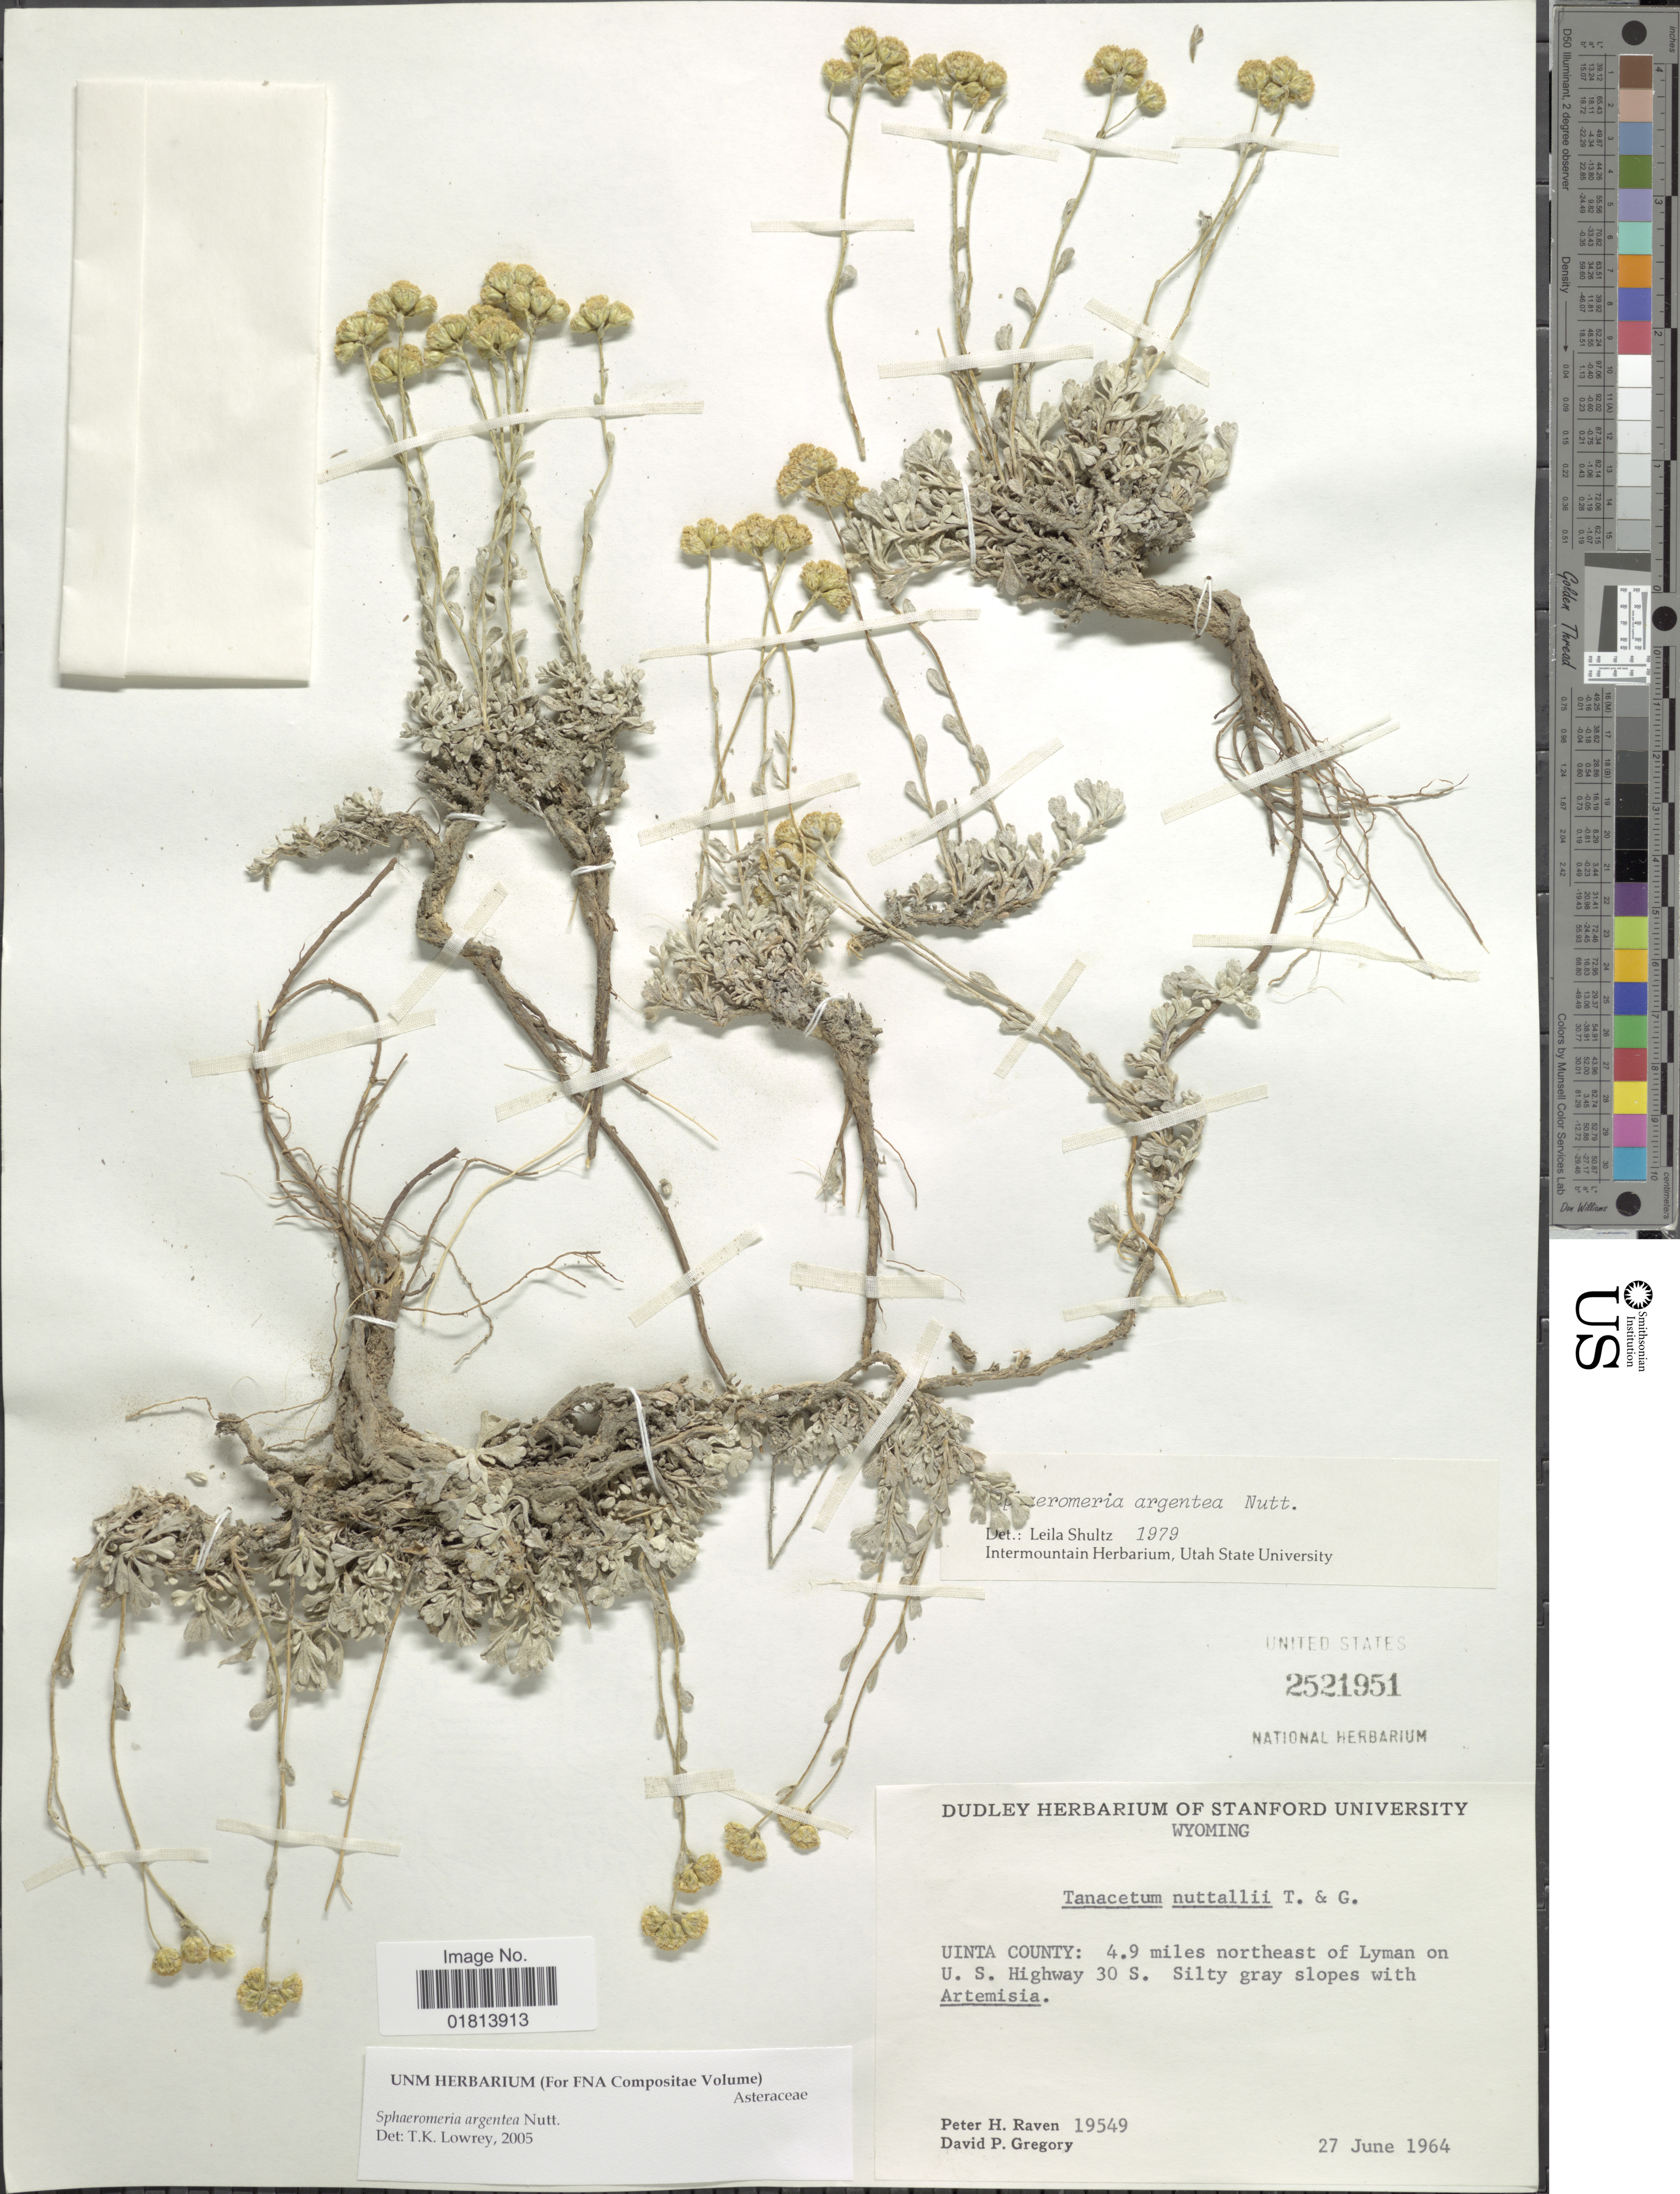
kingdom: Plantae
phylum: Tracheophyta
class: Magnoliopsida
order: Asterales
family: Asteraceae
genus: Sphaeromeria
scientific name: Sphaeromeria argentea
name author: Nutt.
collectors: P. Raven & D. Gregory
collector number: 19549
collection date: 1964-06-27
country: United States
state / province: Wyoming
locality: Uinta County: 4.9 miles northeast of Lyman on U. S. Highway 30 S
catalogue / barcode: US 2521951